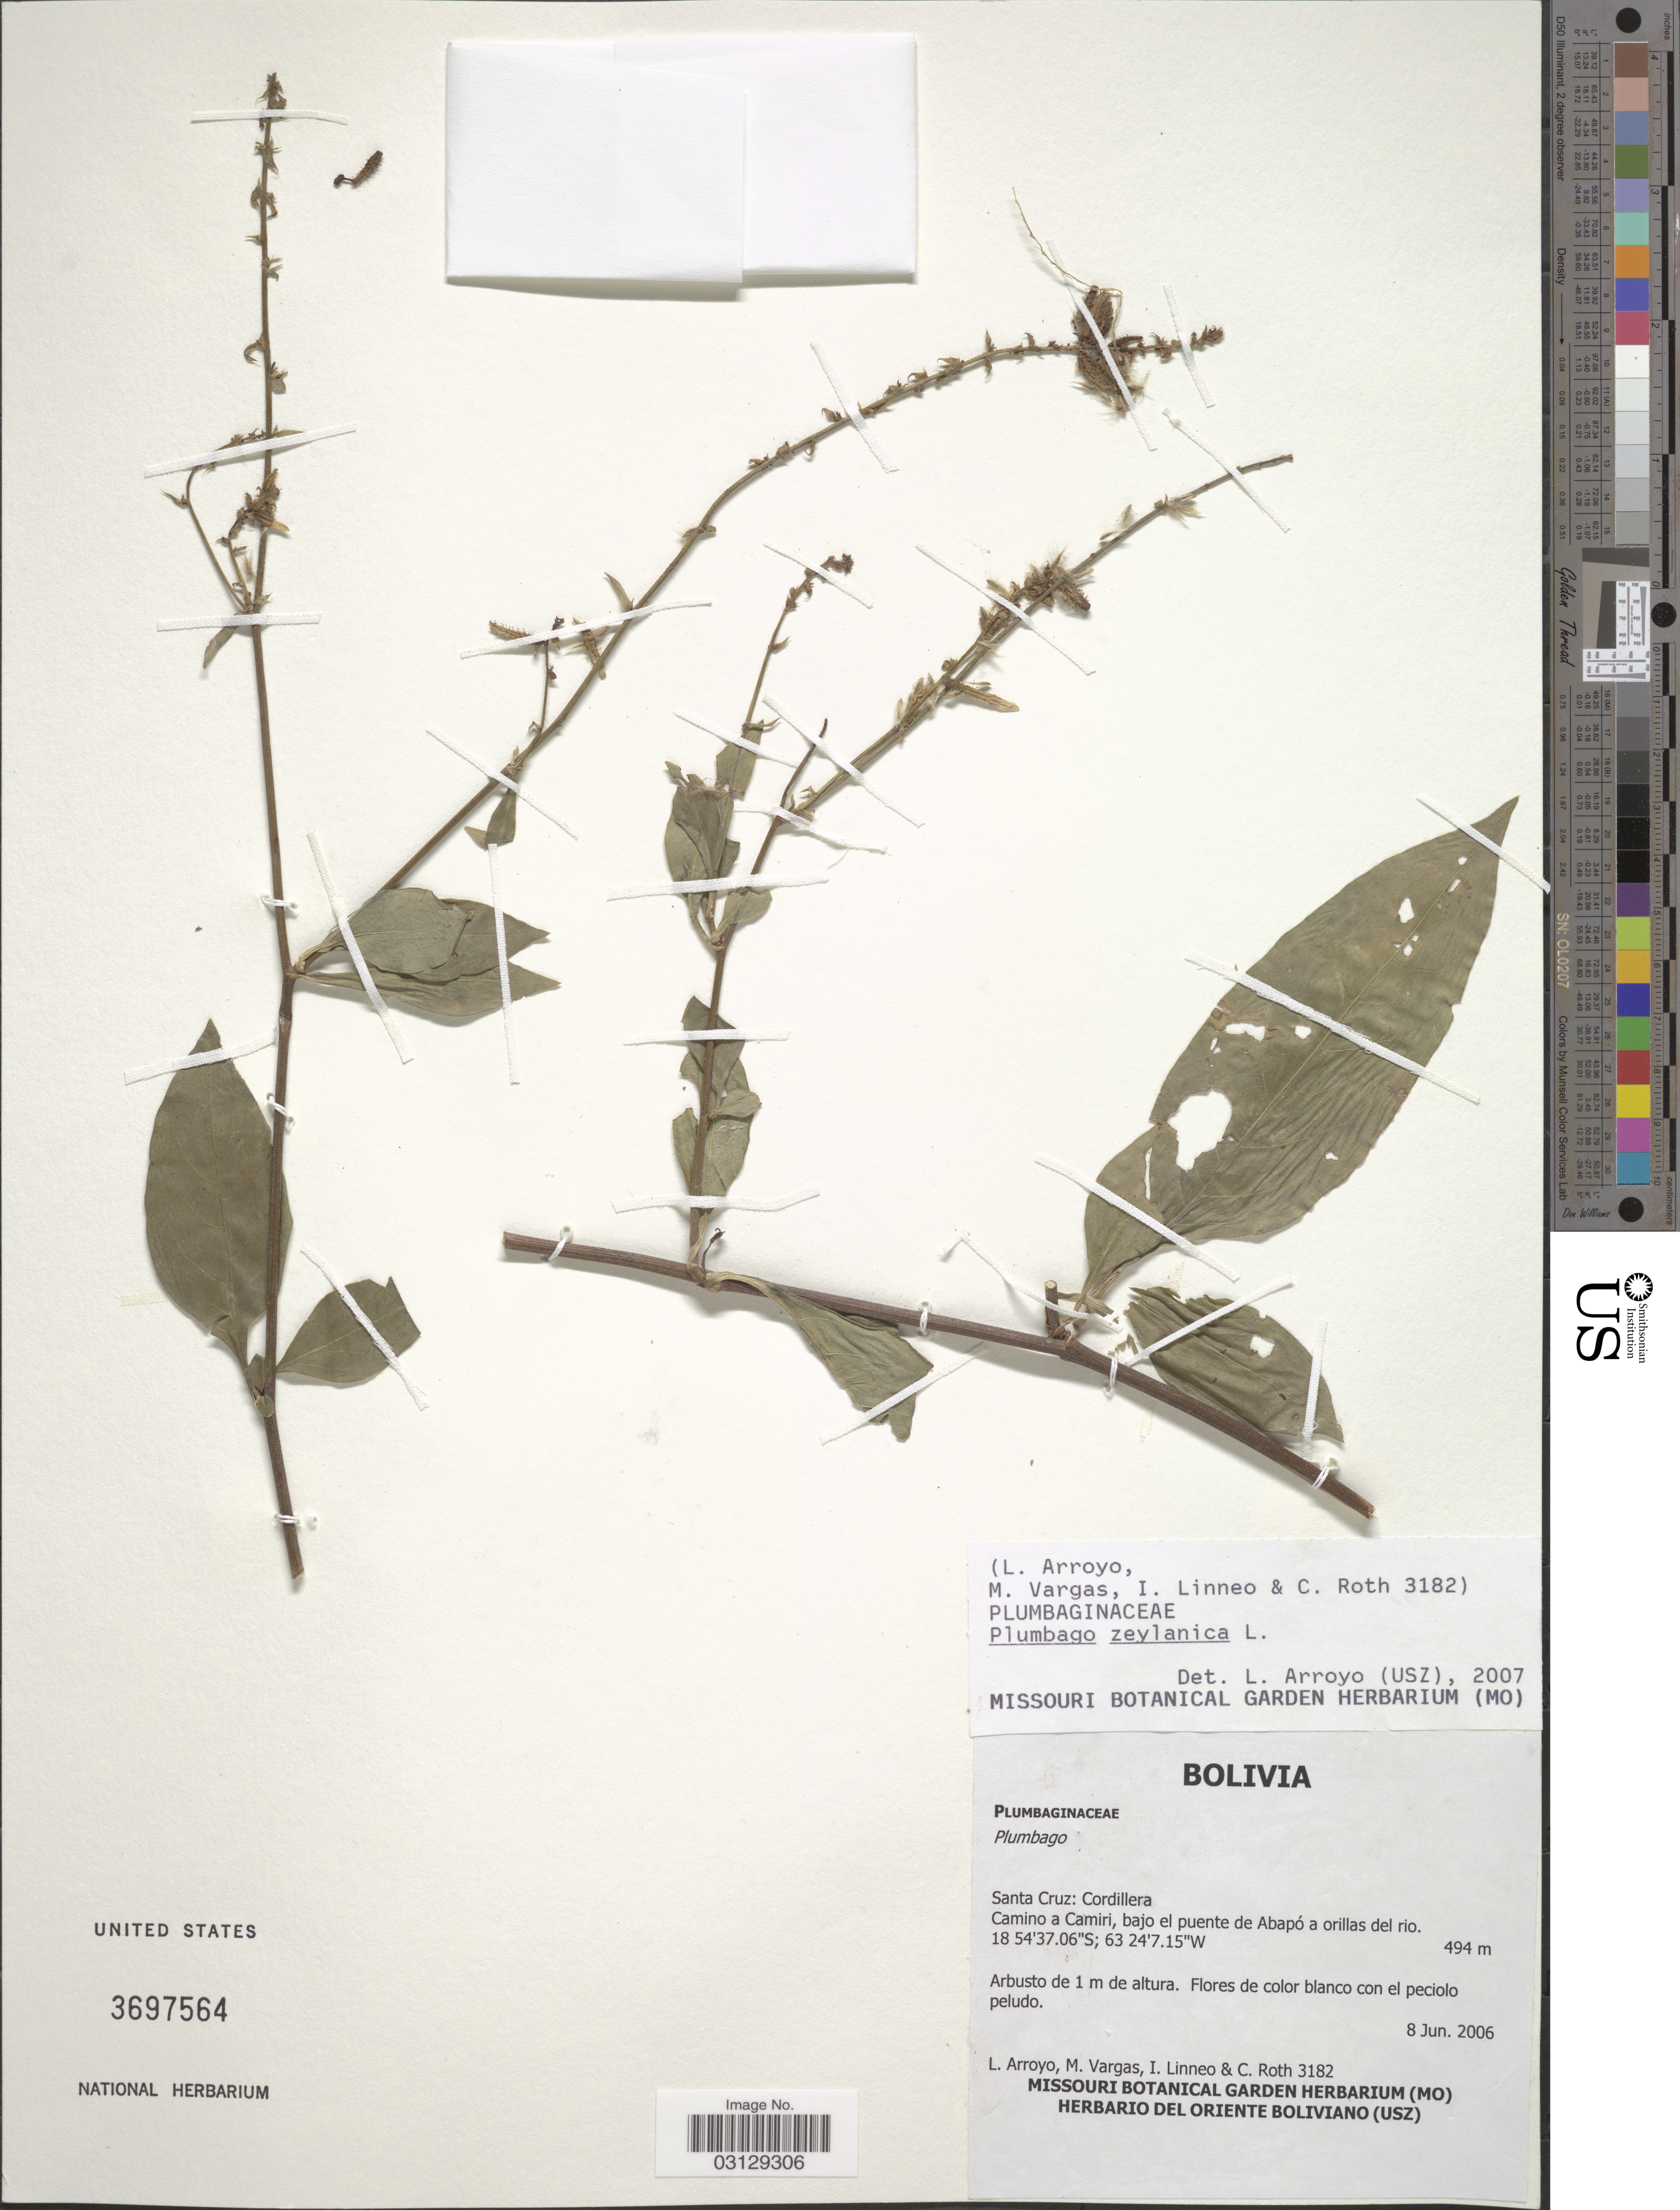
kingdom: Plantae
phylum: Tracheophyta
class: Magnoliopsida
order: Caryophyllales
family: Plumbaginaceae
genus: Plumbago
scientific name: Plumbago zeylanica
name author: L.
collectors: L. Arroyo, M. Vargas, I. Linneo & C. Roth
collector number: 3182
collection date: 2006-06-08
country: Bolivia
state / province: Santa Cruz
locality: Cordillera. Camino a Camiri, bajo el puente de Abapó a orillas del rio.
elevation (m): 494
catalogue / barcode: US 3697564